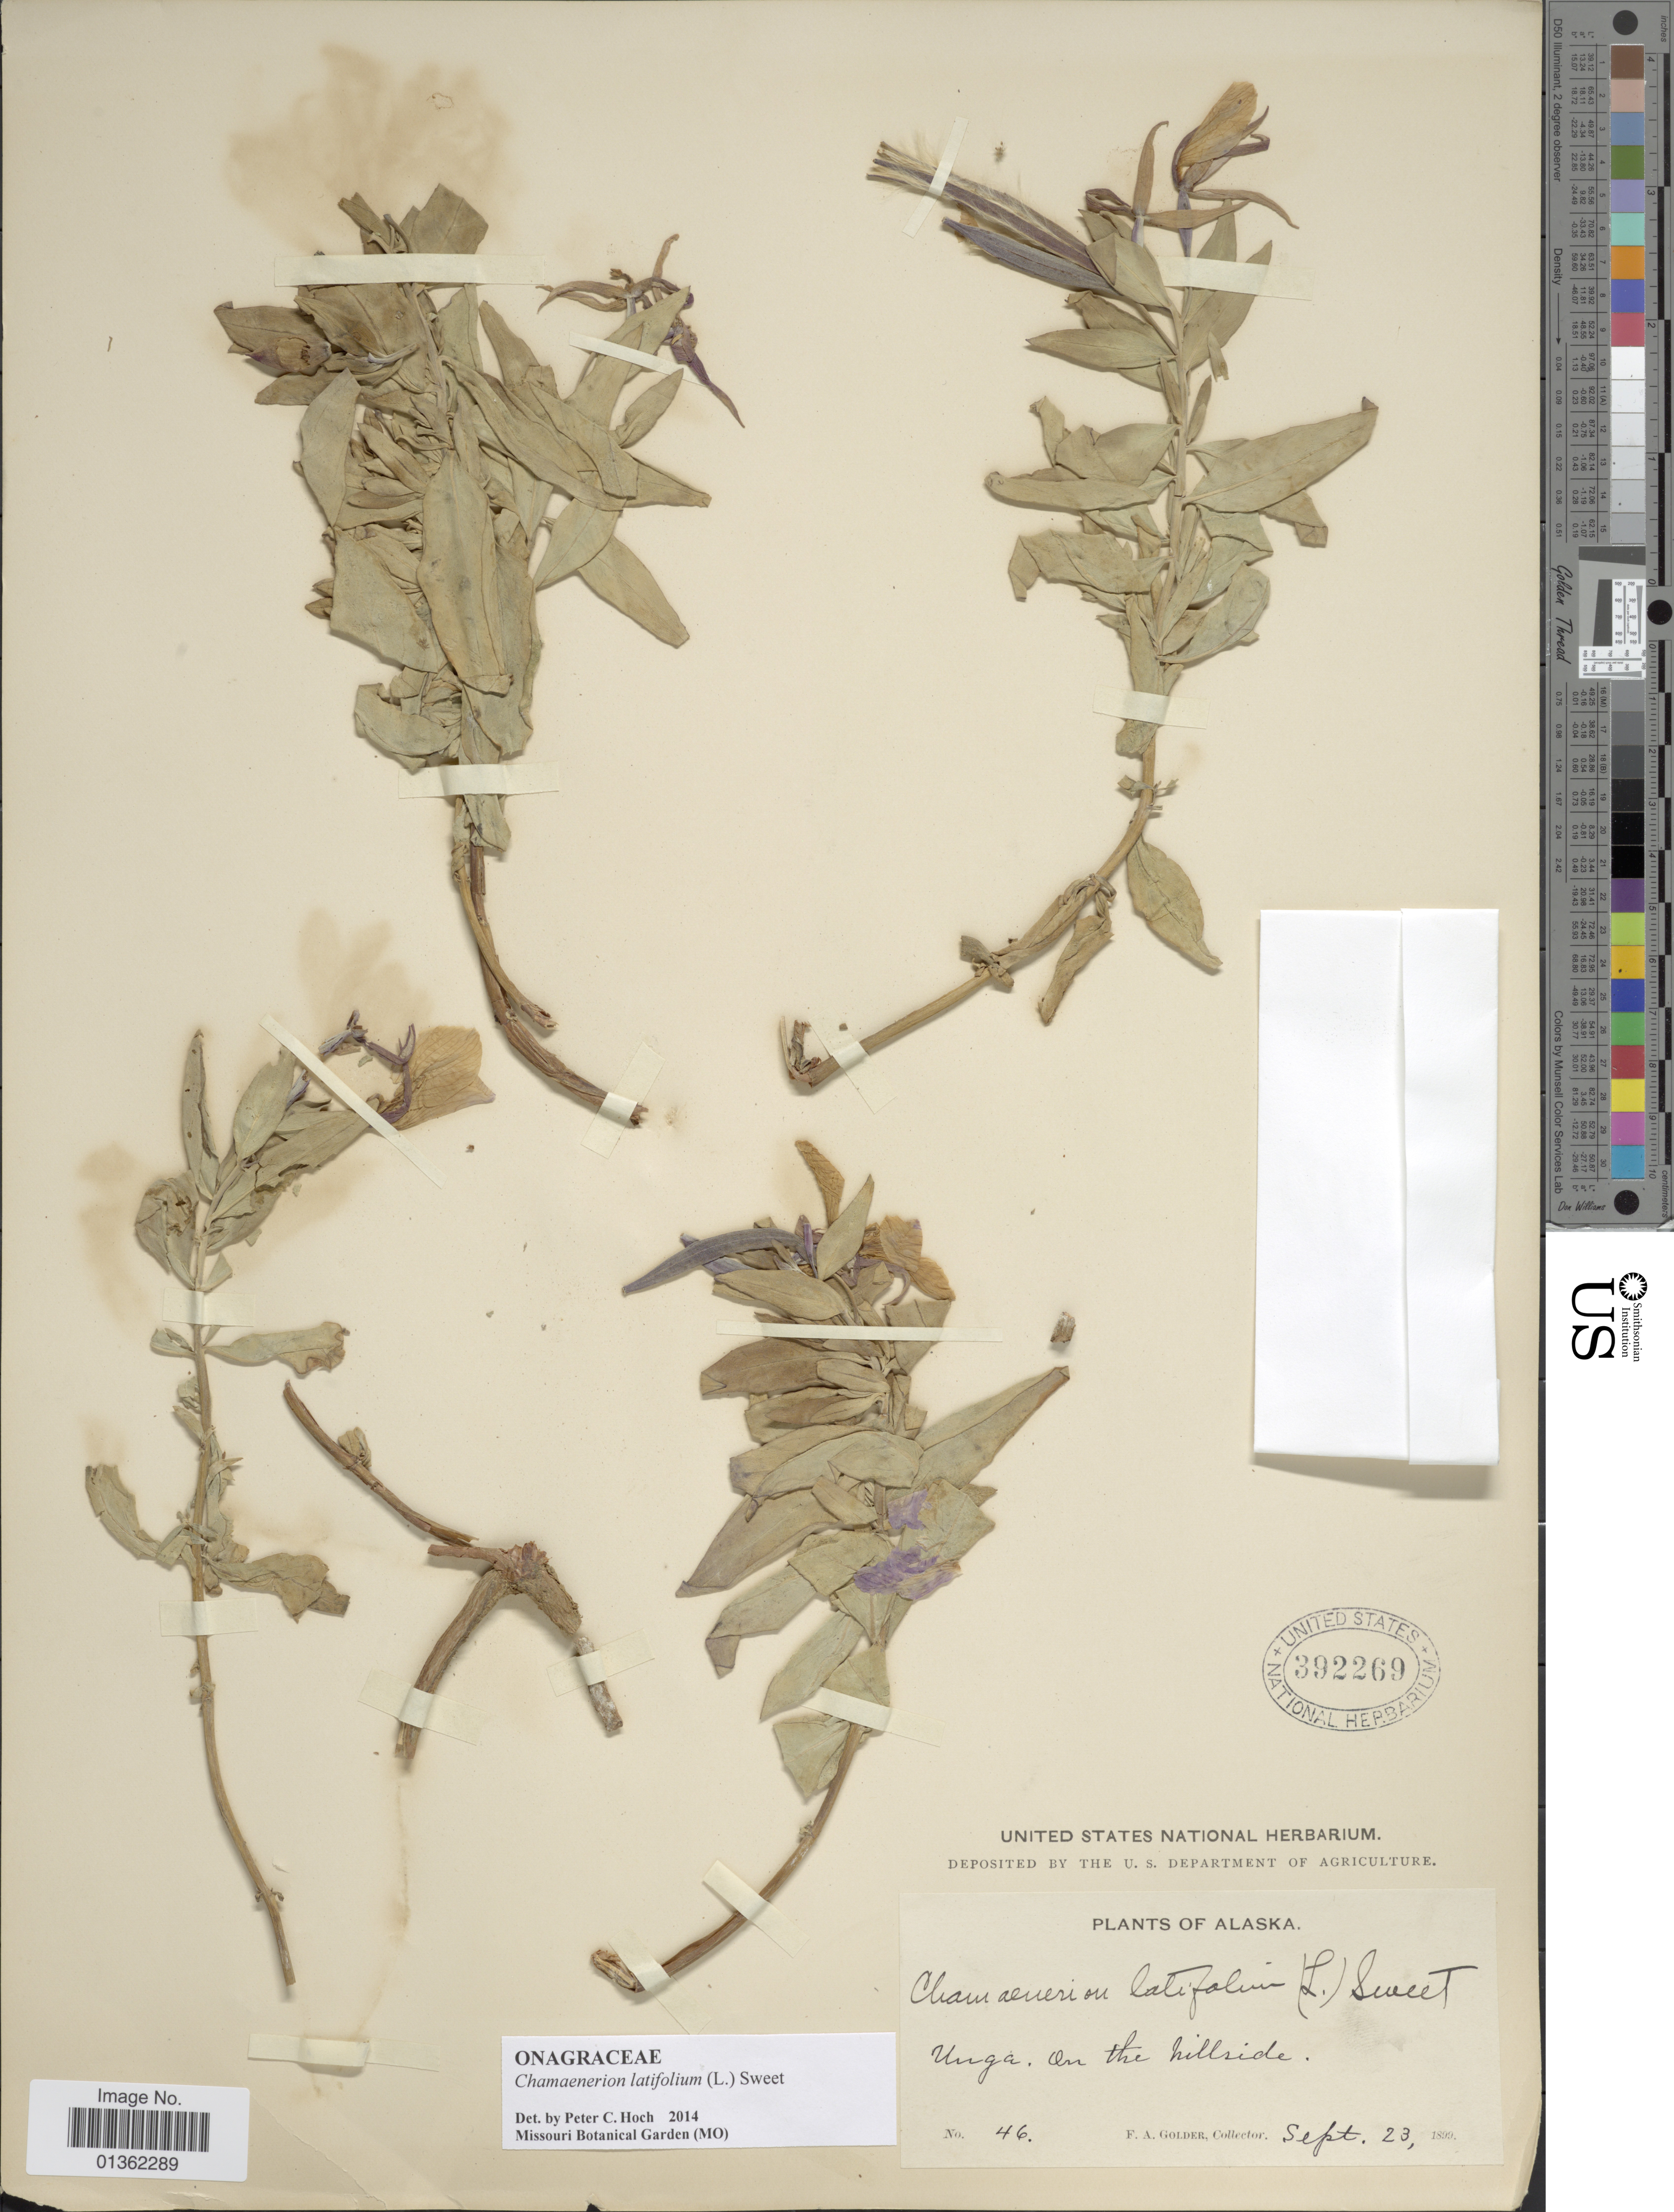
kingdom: Plantae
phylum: Tracheophyta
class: Magnoliopsida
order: Myrtales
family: Onagraceae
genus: Chamaenerion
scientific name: Chamaenerion latifolium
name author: (L.) Th. Fr. & Lange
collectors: F. Golder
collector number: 46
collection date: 1899-09-23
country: United States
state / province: Alaska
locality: Unga. On the hillside.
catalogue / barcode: US 392269